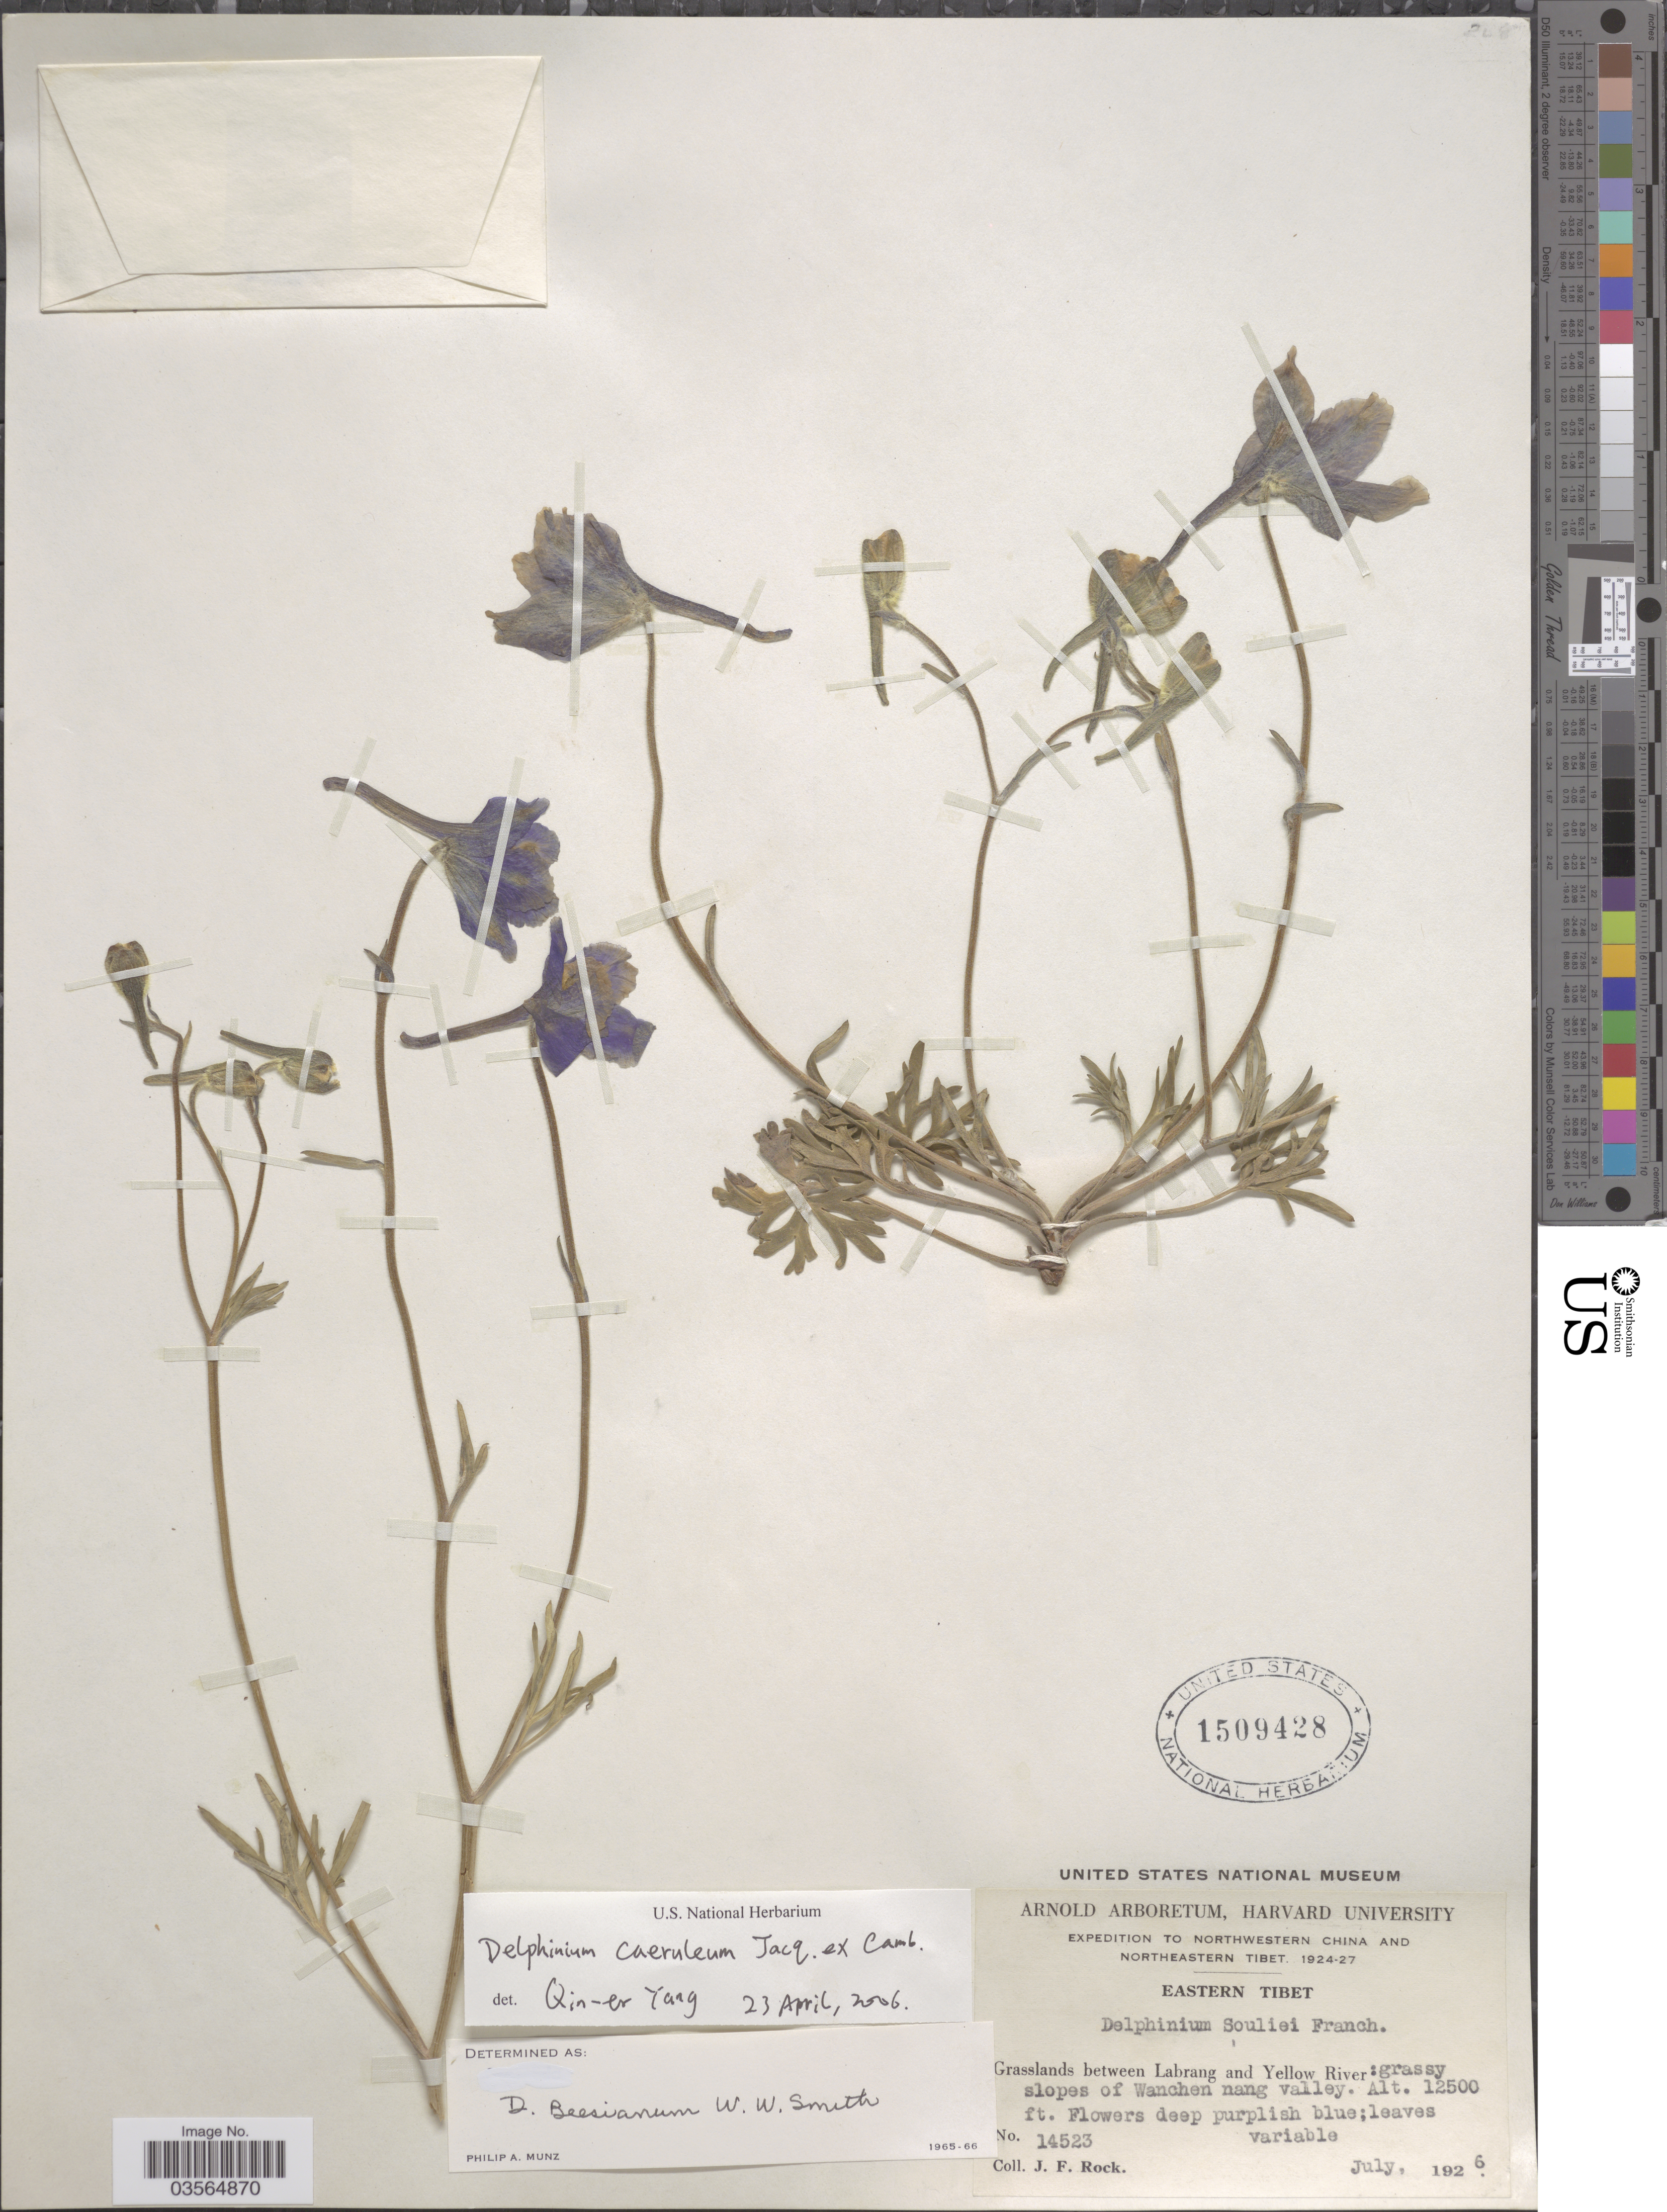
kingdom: Plantae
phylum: Tracheophyta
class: Magnoliopsida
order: Ranunculales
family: Ranunculaceae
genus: Delphinium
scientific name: Delphinium caeruleum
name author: Jacquem. ex Cambess.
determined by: Yang, Q. E.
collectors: J. Rock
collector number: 14523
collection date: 1926-07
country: China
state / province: Xizang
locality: Northwestern China and Northeastern Tibet. Eastern Tibet. Grasslands between Labrang and Yellow River: grassy slopes of Wanchen nang valley.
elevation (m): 3810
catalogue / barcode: US 1509428